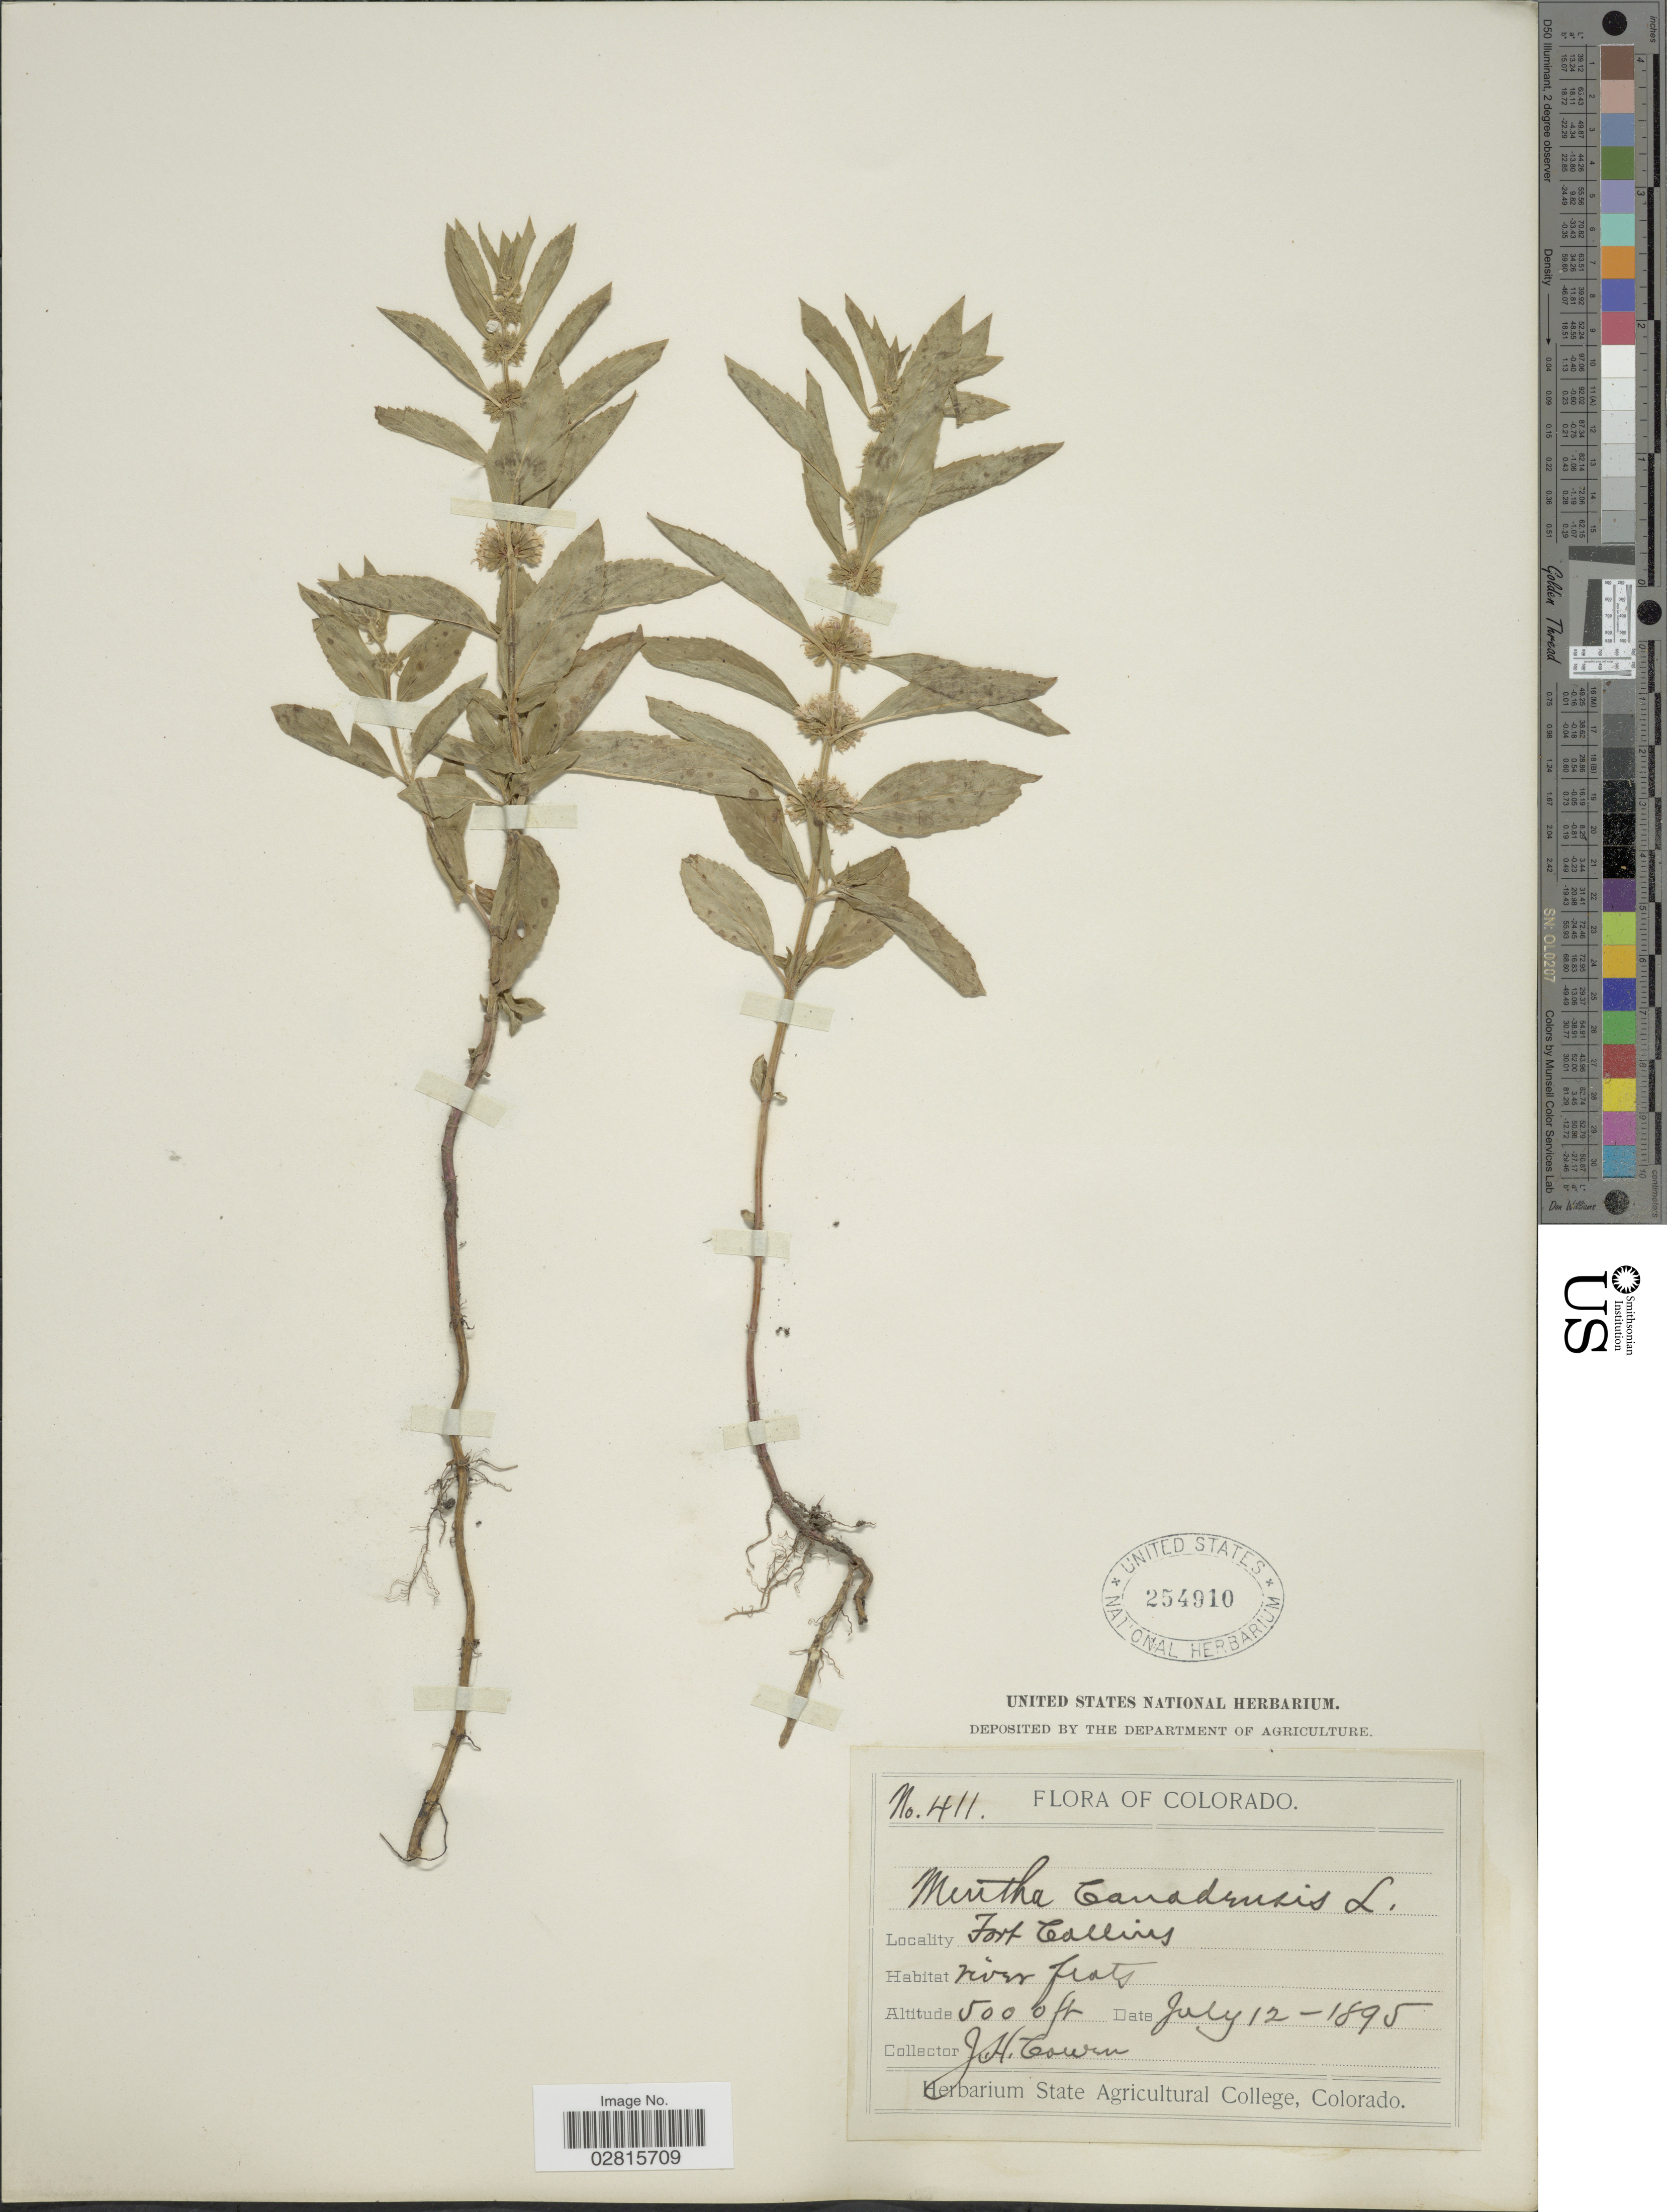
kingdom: Plantae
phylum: Tracheophyta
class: Magnoliopsida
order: Lamiales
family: Lamiaceae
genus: Mentha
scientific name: Mentha penardii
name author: (Briq.) Rydb.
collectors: J. H. Cowen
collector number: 411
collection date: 1895-07-12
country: United States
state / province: Colorado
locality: Fort Collins.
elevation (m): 1524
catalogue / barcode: US 254910